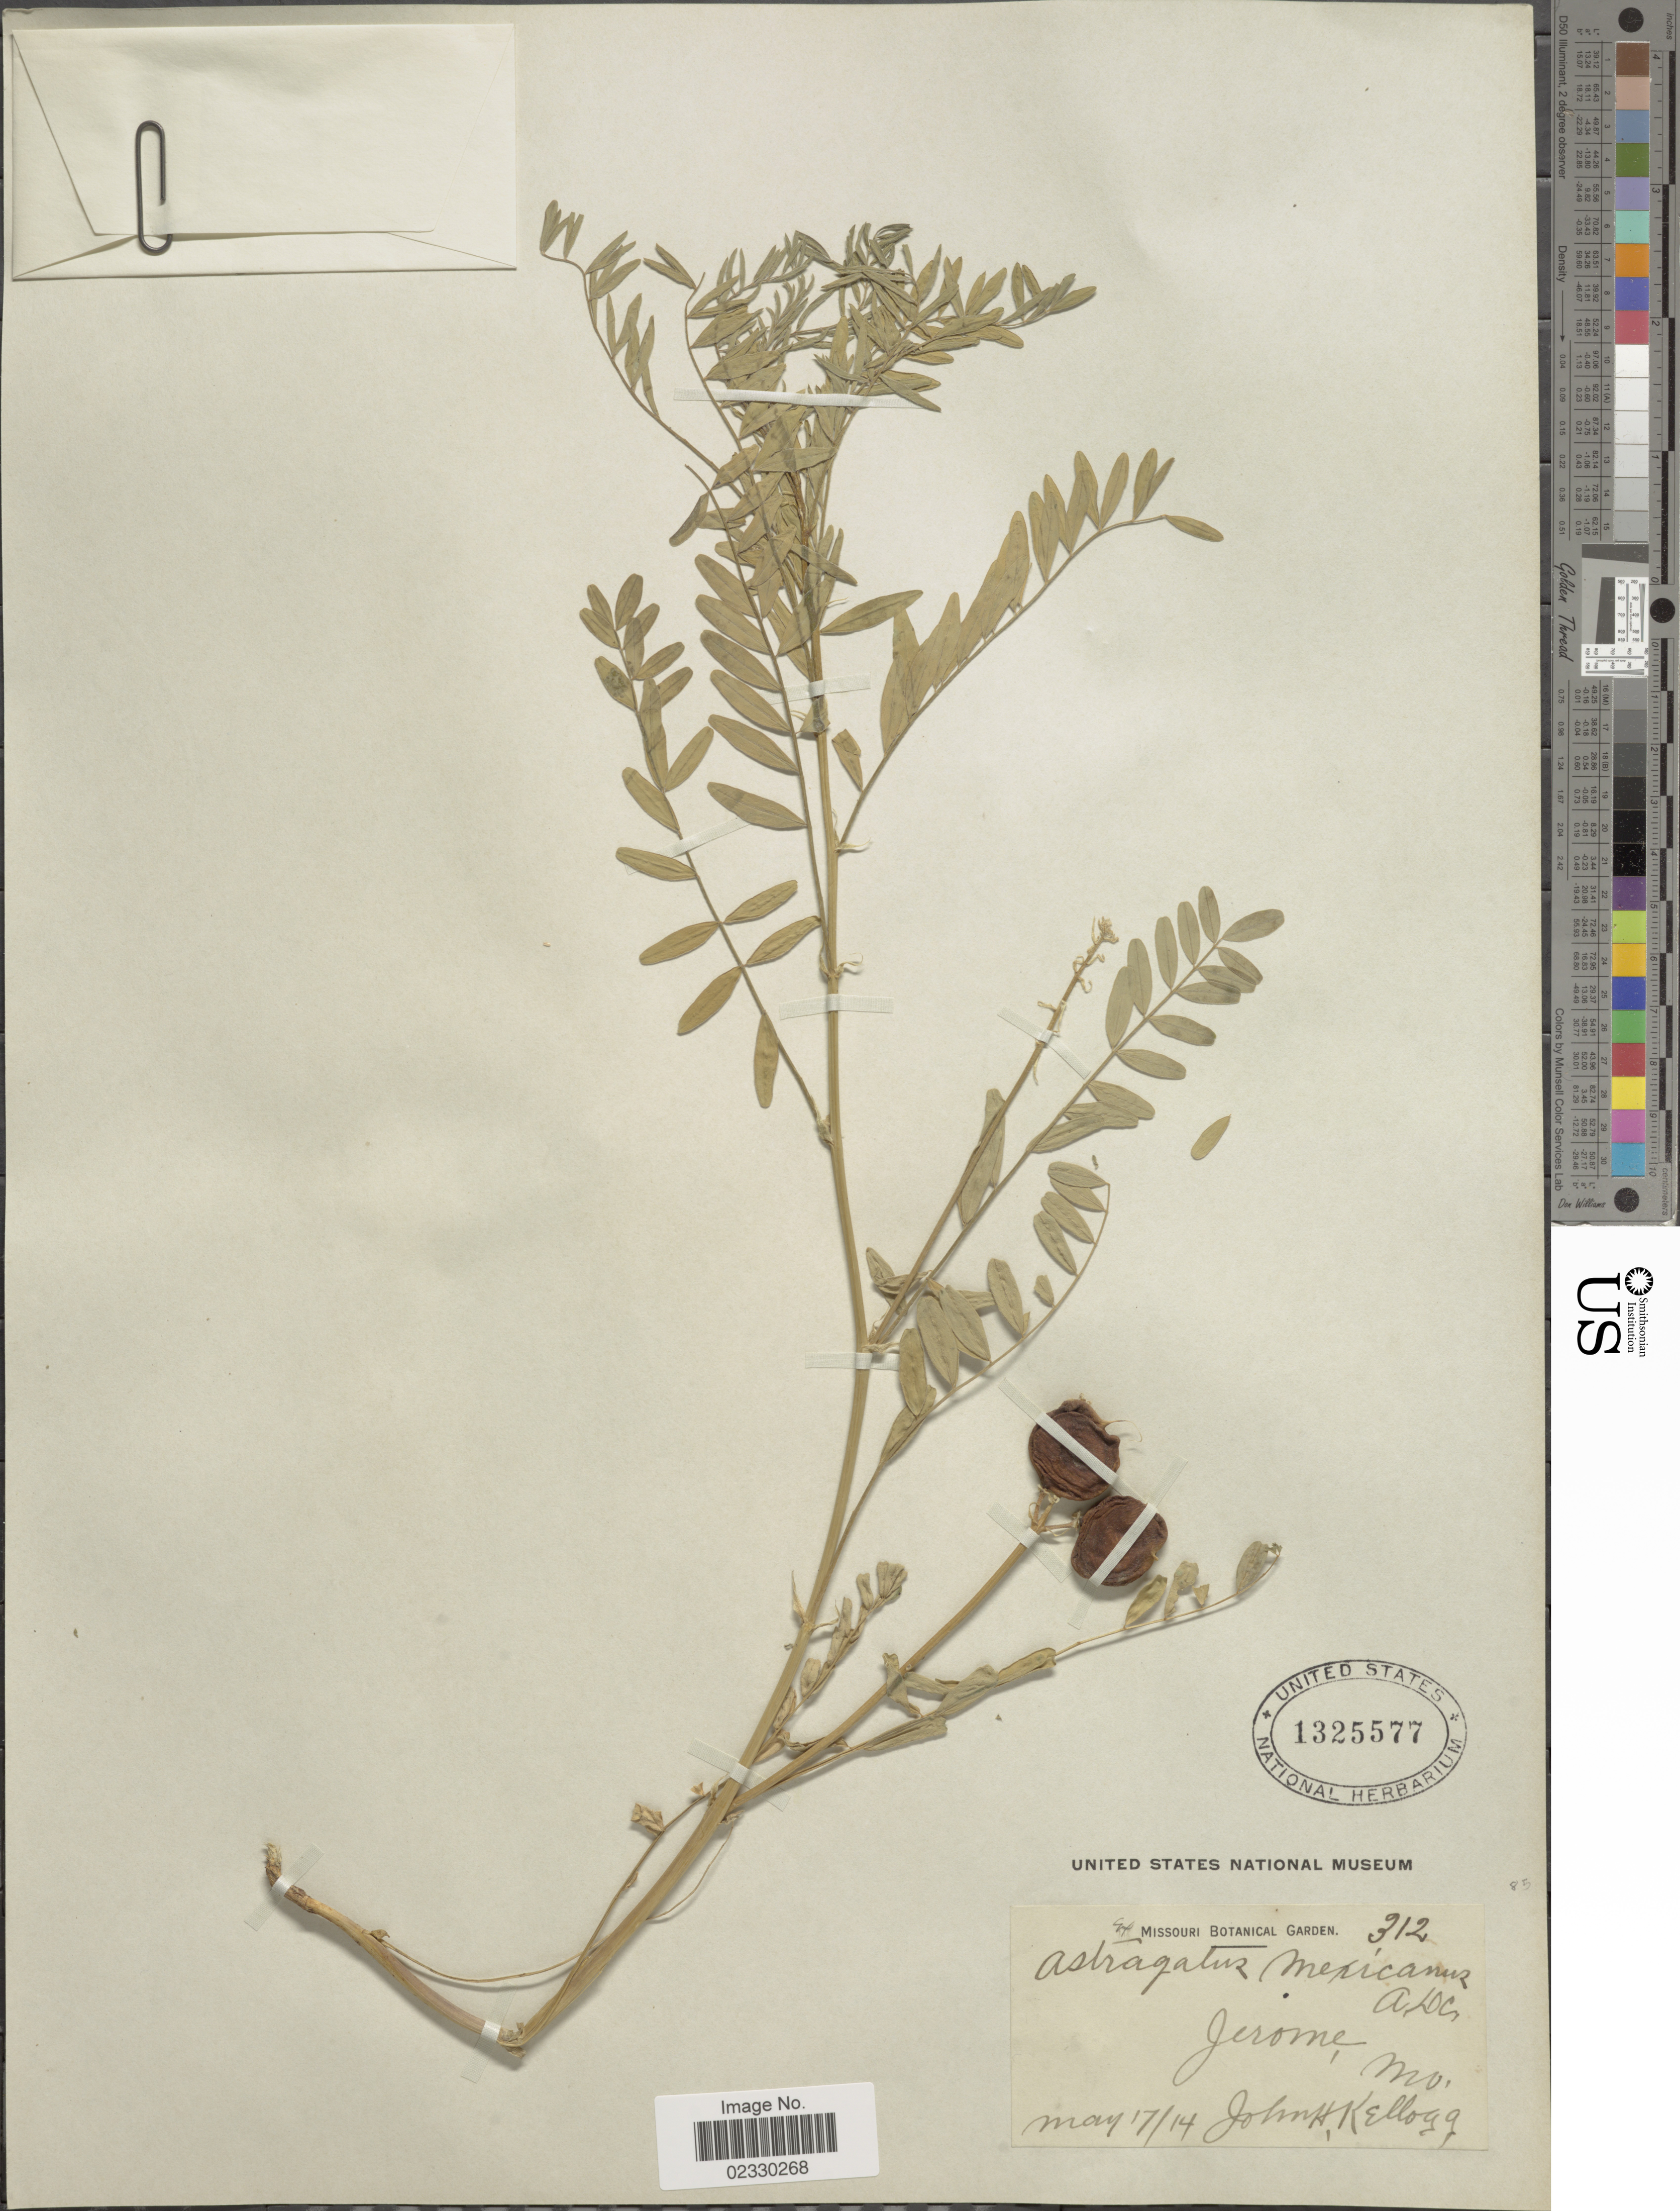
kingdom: Plantae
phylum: Tracheophyta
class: Magnoliopsida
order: Fabales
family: Fabaceae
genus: Astragalus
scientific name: Astragalus crassicarpus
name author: Nutt.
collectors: J. H. Kellogg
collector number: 312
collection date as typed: Transcribed d/m/y: 17/5/14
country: United States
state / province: Missouri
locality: Jerome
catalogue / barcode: US 1325577